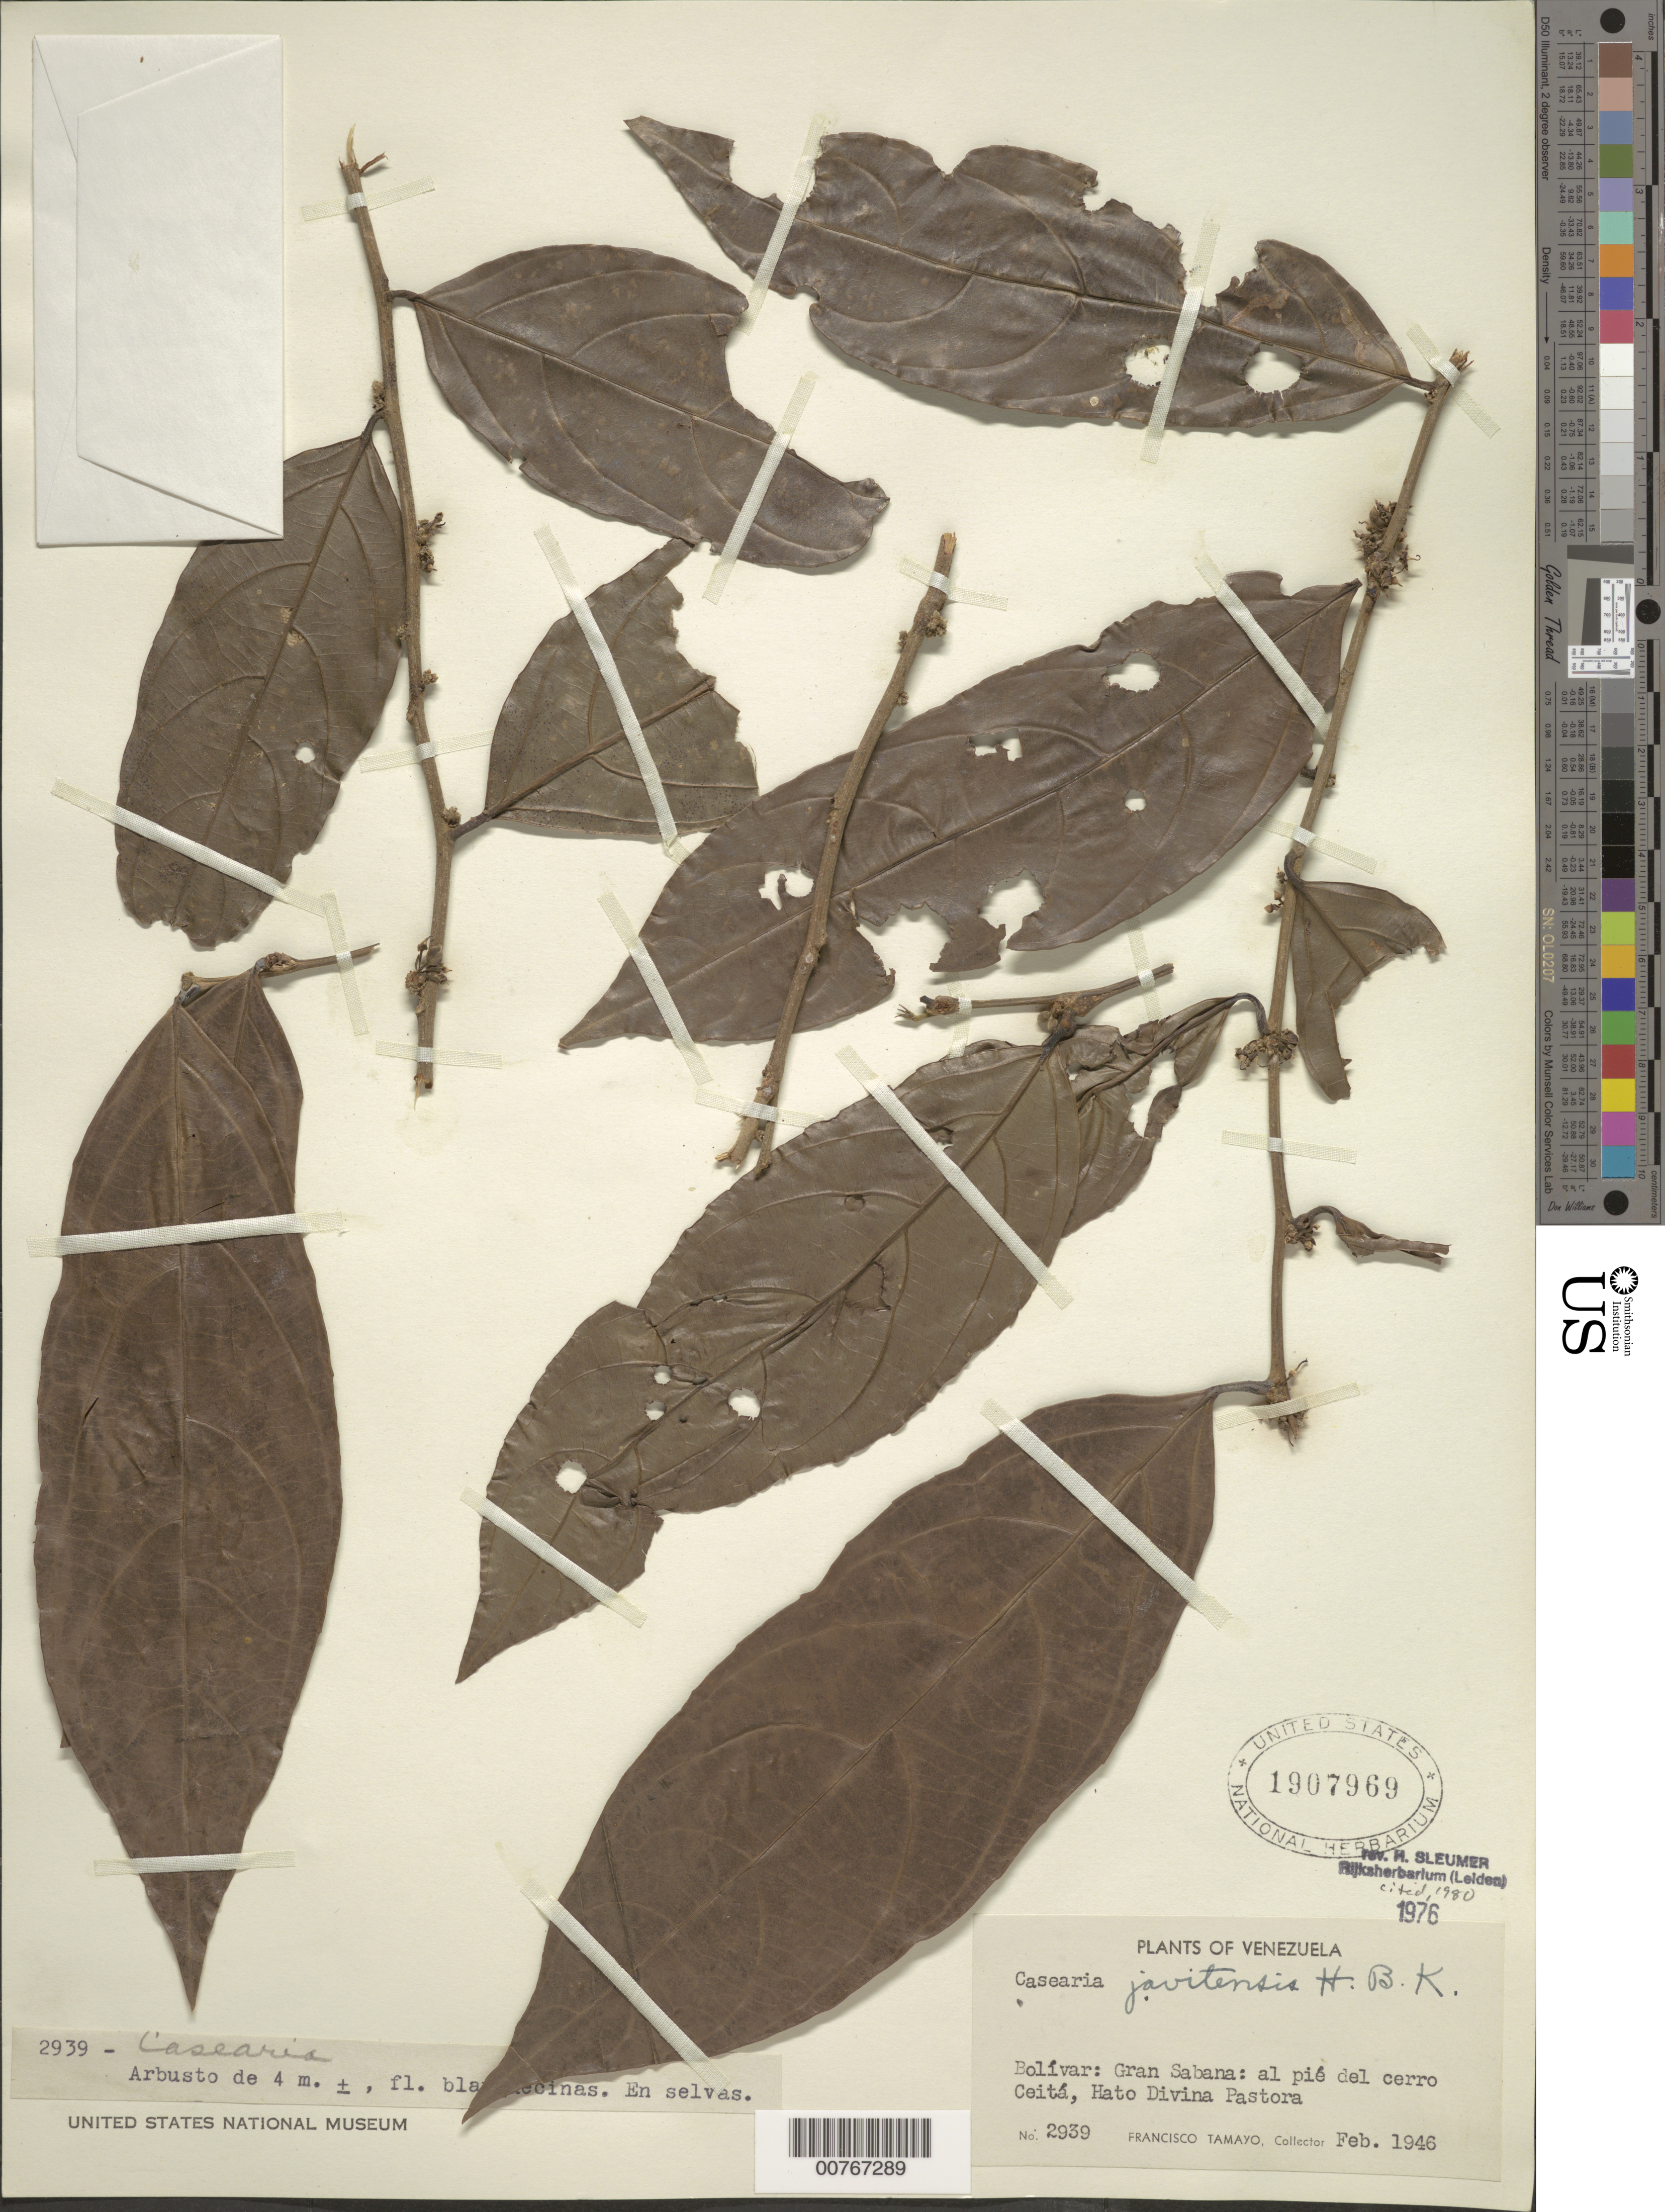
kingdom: Plantae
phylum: Tracheophyta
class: Magnoliopsida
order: Malpighiales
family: Salicaceae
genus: Piparea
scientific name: Piparea multiflora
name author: C.F. Gaertn.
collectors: F. Tamayo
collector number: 2939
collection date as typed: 23-Feb-46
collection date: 1946-02-23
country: Venezuela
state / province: Bolívar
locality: Gran Sabana, Hato Divina Pastora, Cerro Ceitá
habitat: Forest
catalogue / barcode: US 1907969